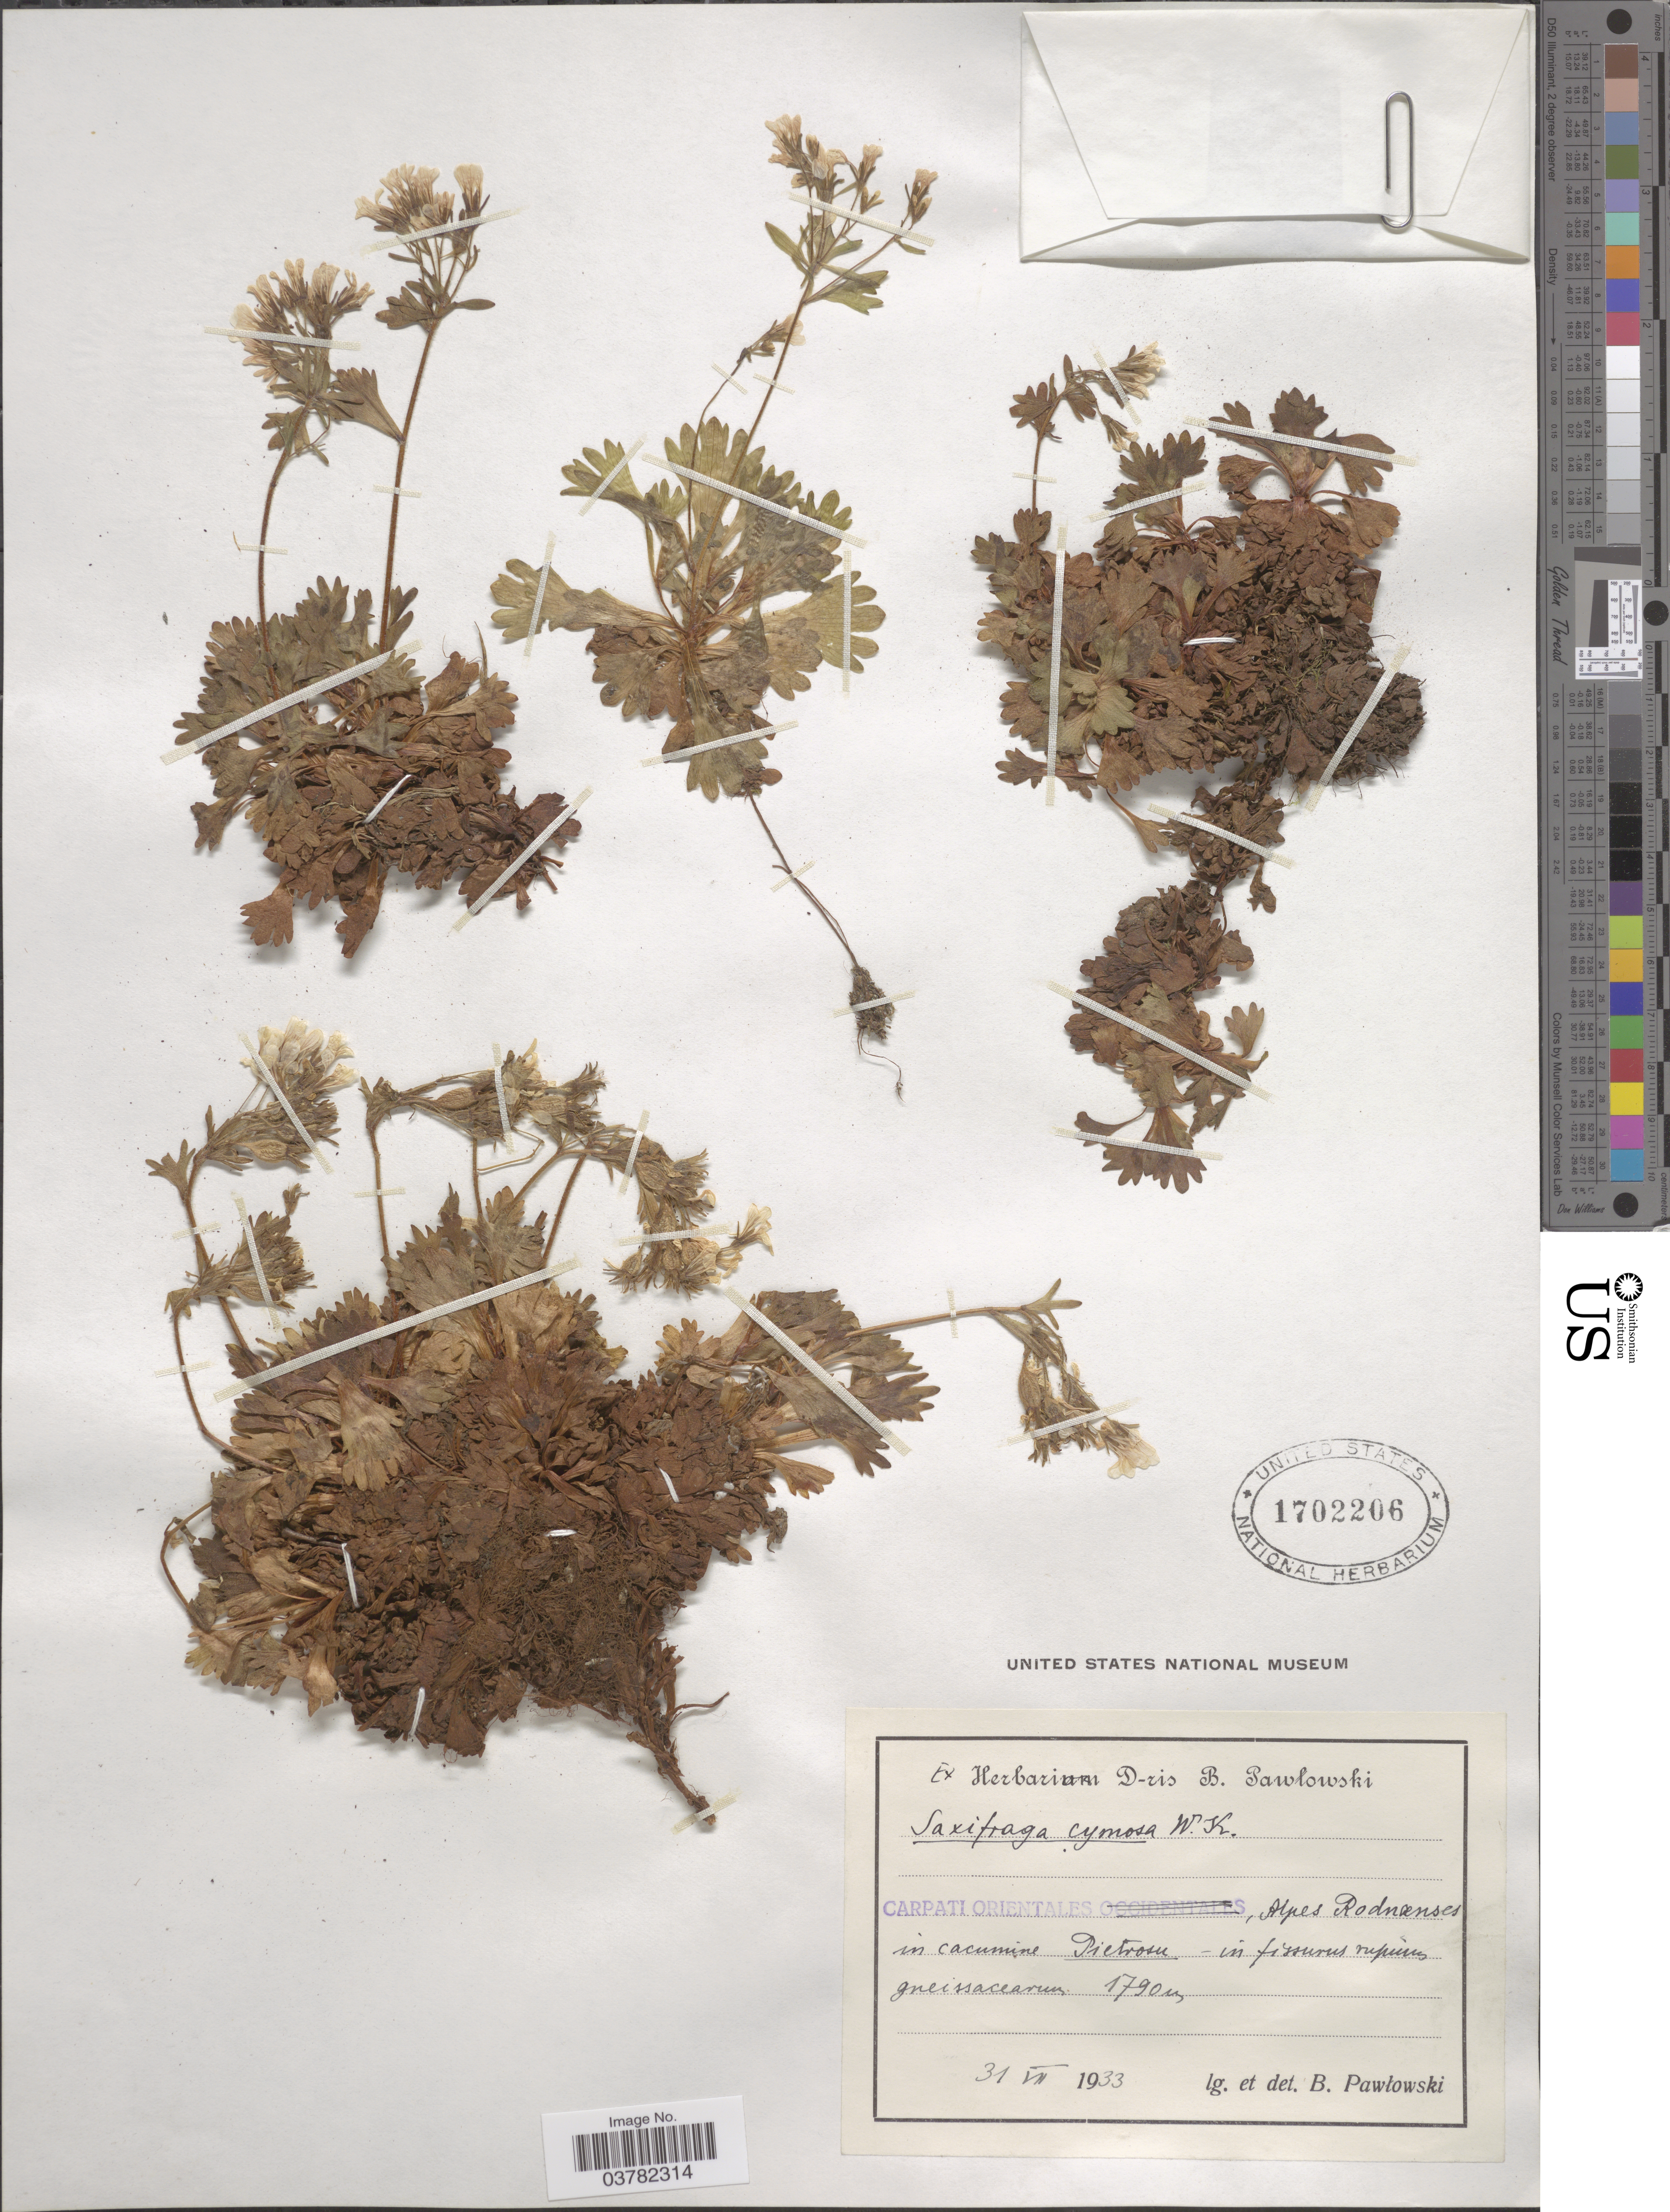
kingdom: Plantae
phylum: Tracheophyta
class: Magnoliopsida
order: Saxifragales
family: Saxifragaceae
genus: Saxifraga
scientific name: Saxifraga cymosa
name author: Waldst. & Kit.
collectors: B. Pawlowski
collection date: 1933-08-31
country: Romania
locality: Carpati Orientales, Alpes Rodnænses in cacumine Pietrosu - in fissurus rupium gneissacearum.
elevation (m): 1790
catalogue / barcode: US 1702206